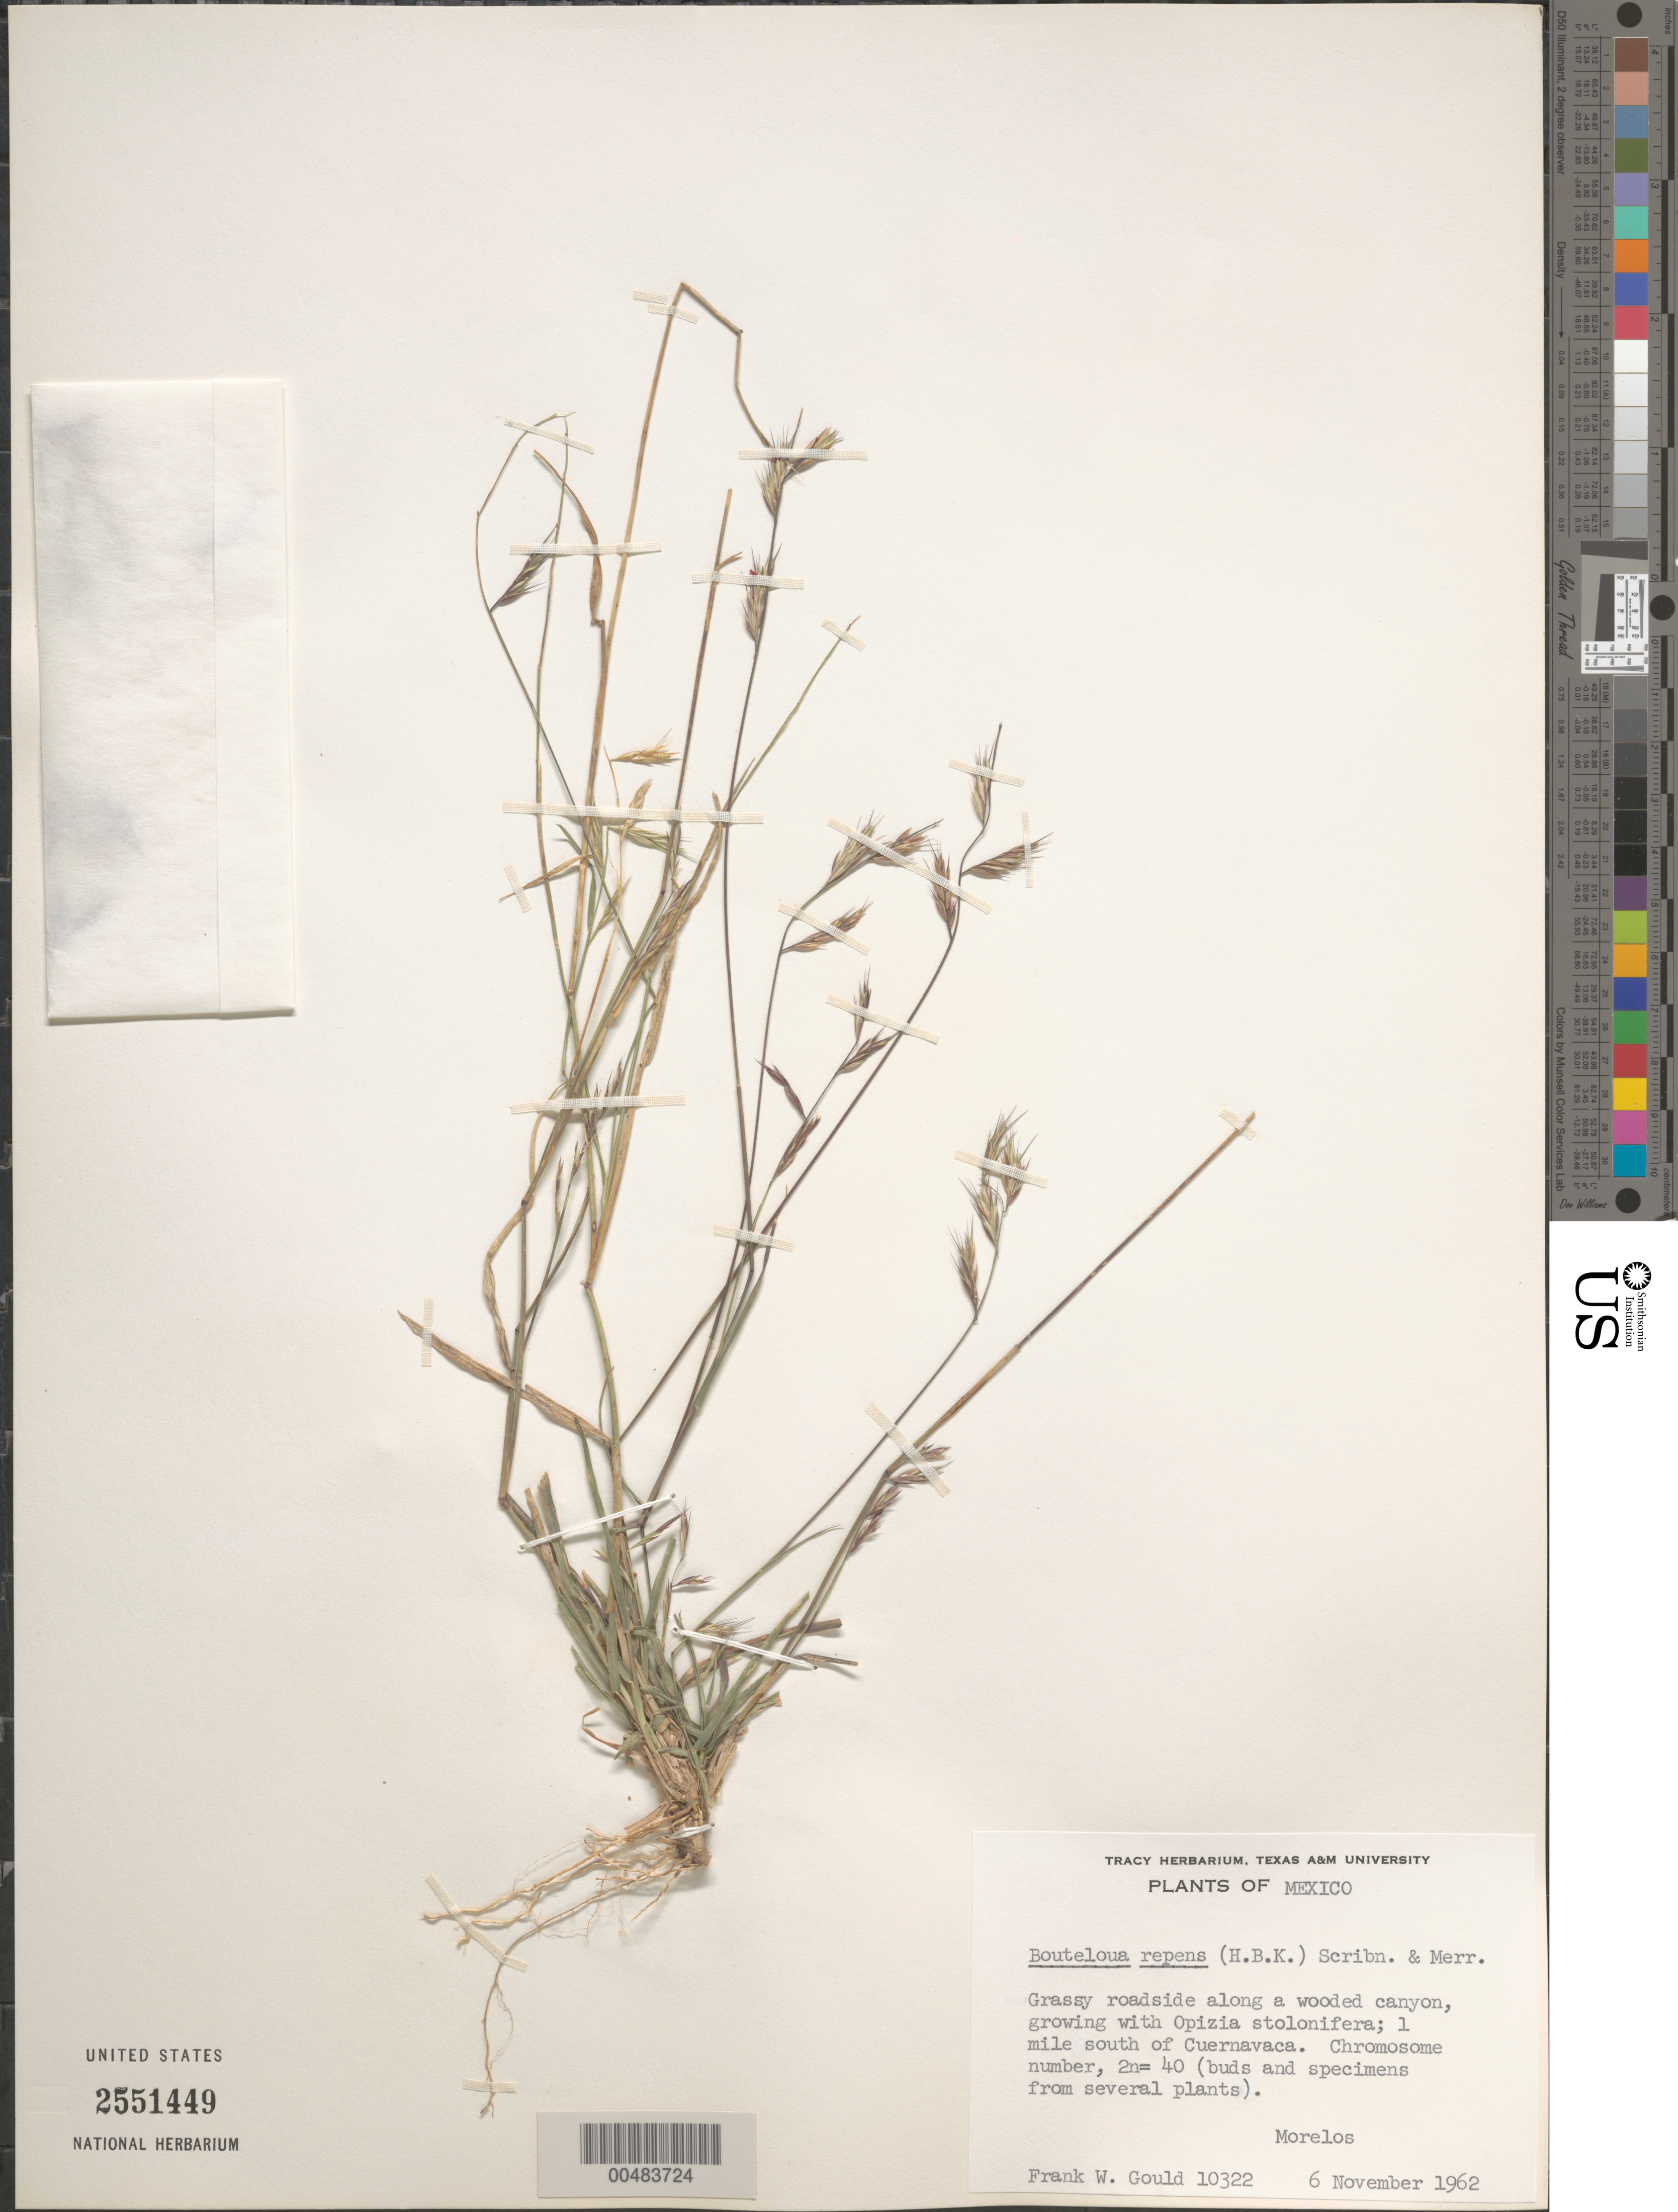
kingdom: Plantae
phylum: Tracheophyta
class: Liliopsida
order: Poales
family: Poaceae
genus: Bouteloua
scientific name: Bouteloua repens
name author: (Kunth) Scribn. & Merr.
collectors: F. W. Gould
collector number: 10322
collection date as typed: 6 Nov 1962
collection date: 1962-11-06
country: Mexico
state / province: Morelos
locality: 1 mi S of Cuernavaca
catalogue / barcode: US 2551449